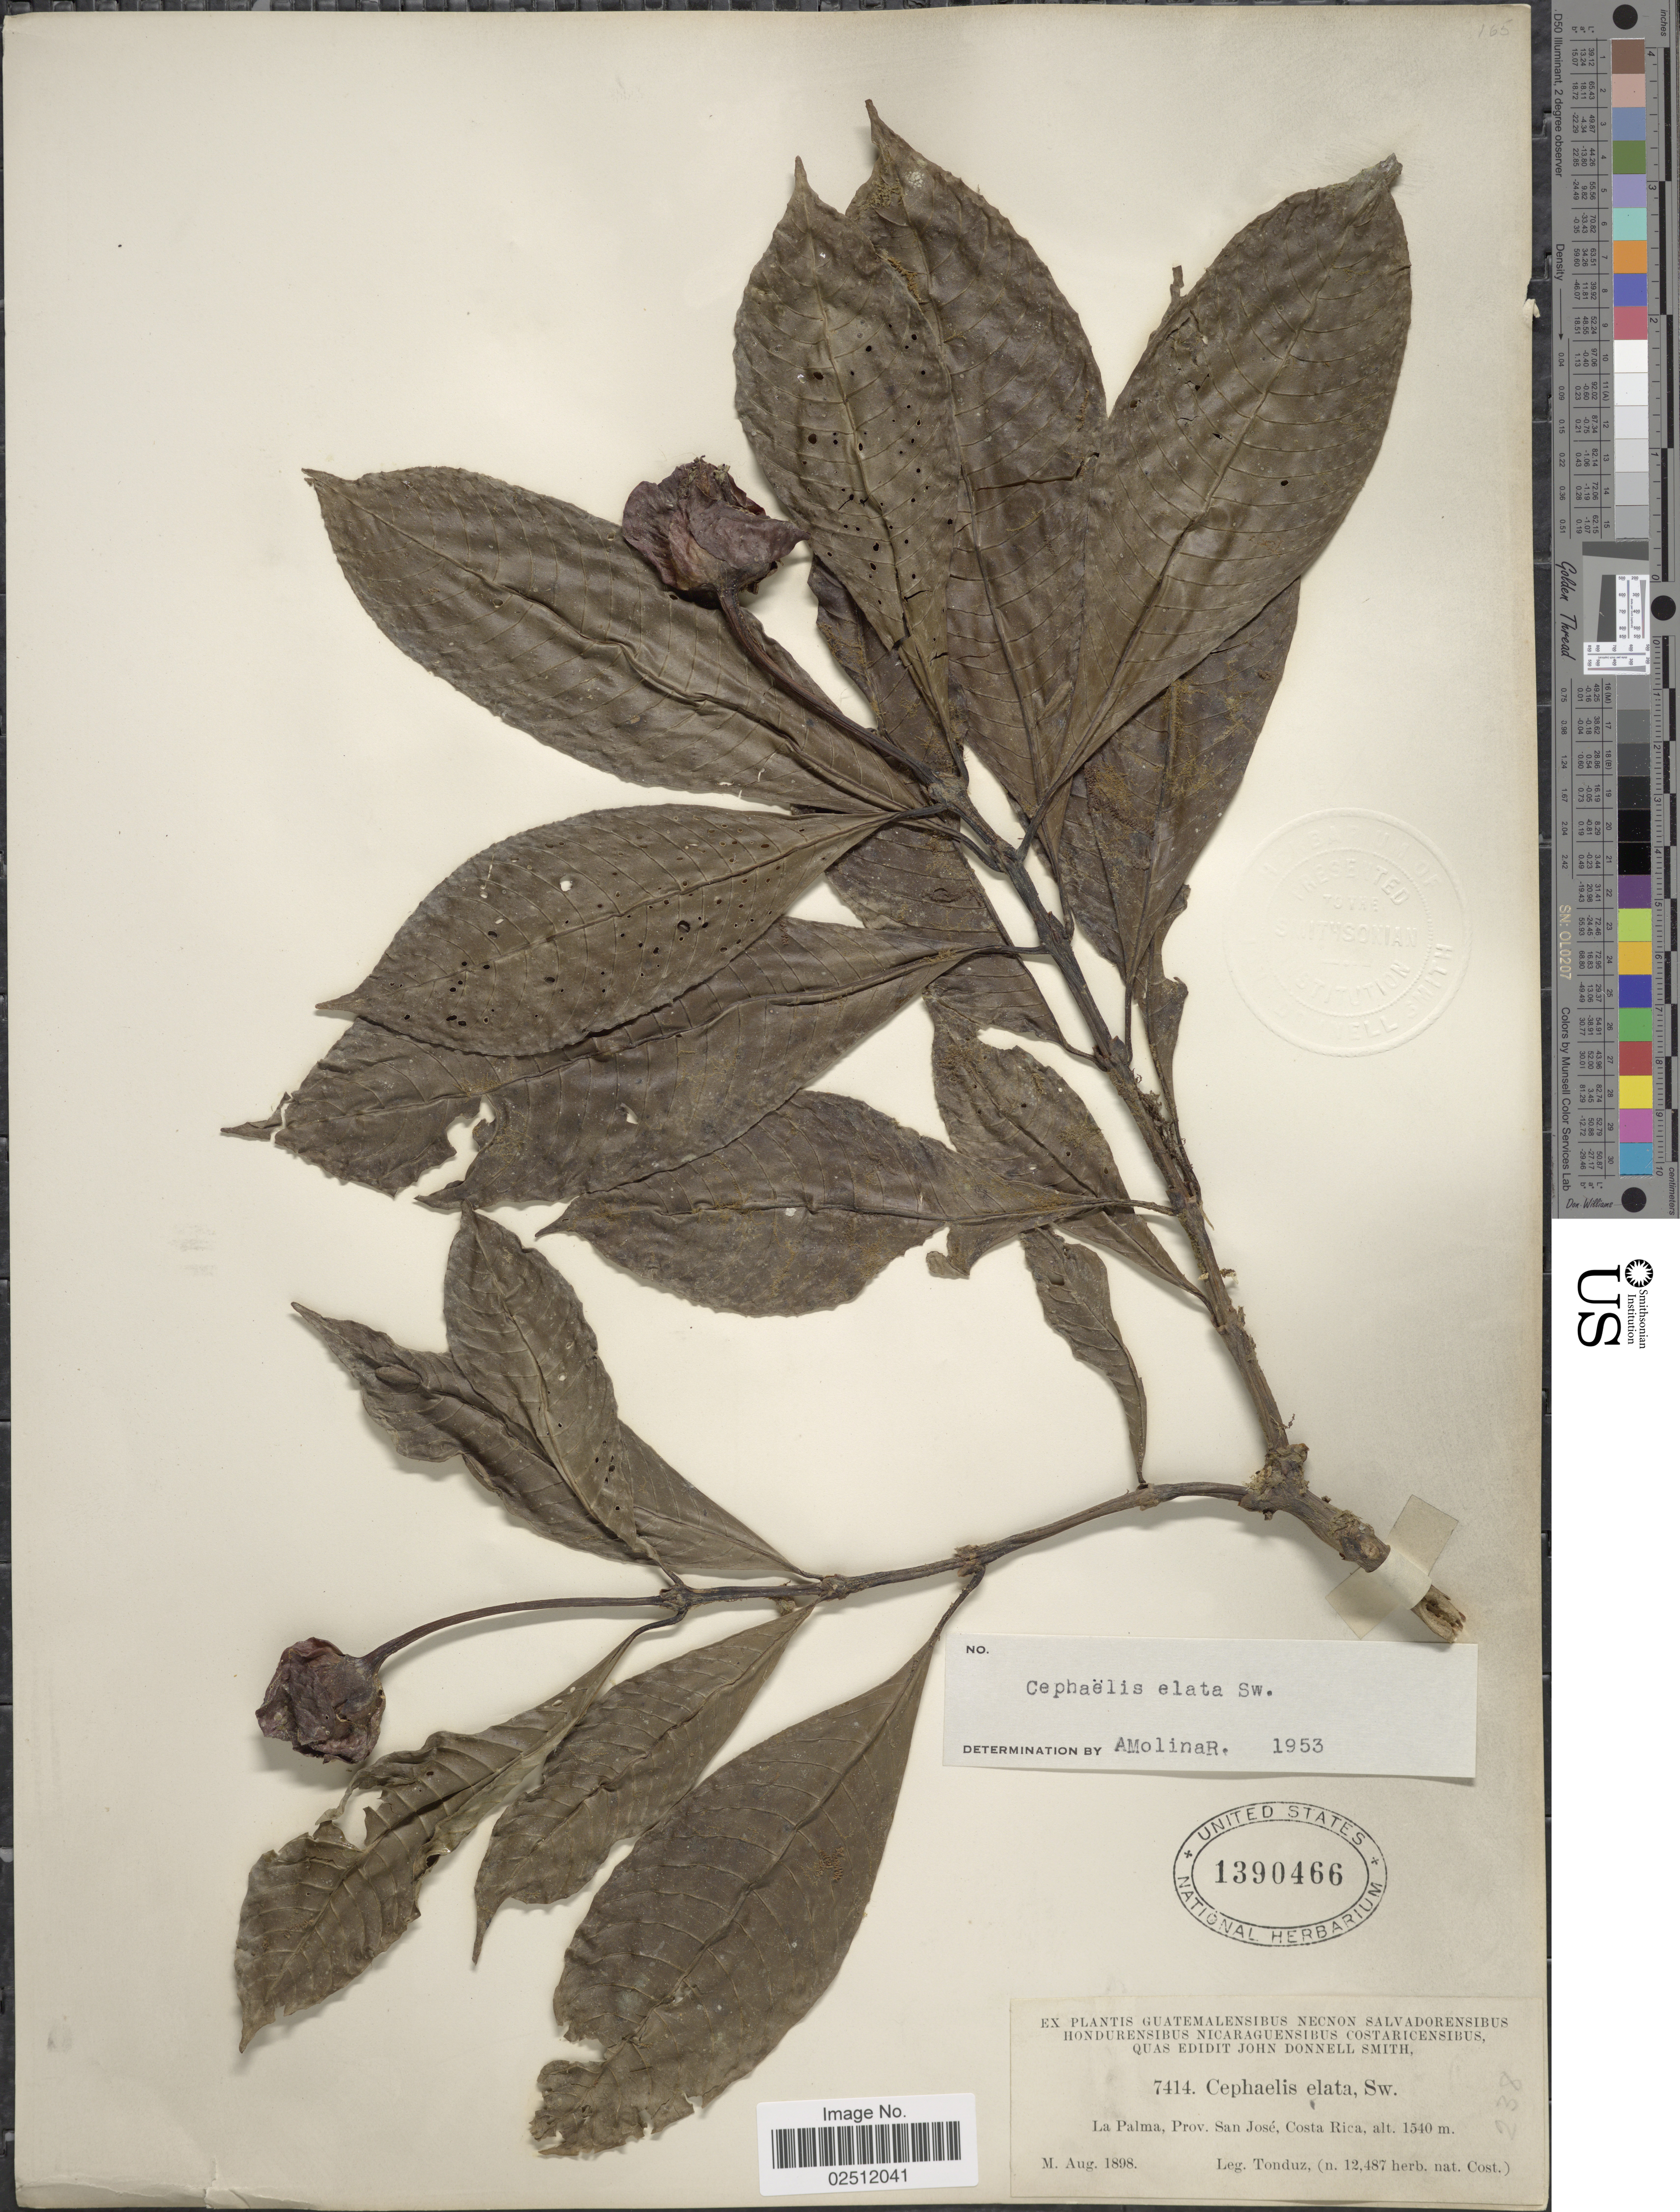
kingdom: Plantae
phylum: Tracheophyta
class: Magnoliopsida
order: Gentianales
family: Rubiaceae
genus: Psychotria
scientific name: Psychotria elata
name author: (Sw.) Hammel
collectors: A. Tonduz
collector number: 7414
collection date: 1898-08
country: Costa Rica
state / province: San José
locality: La Palma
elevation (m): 1540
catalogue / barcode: US 1390466